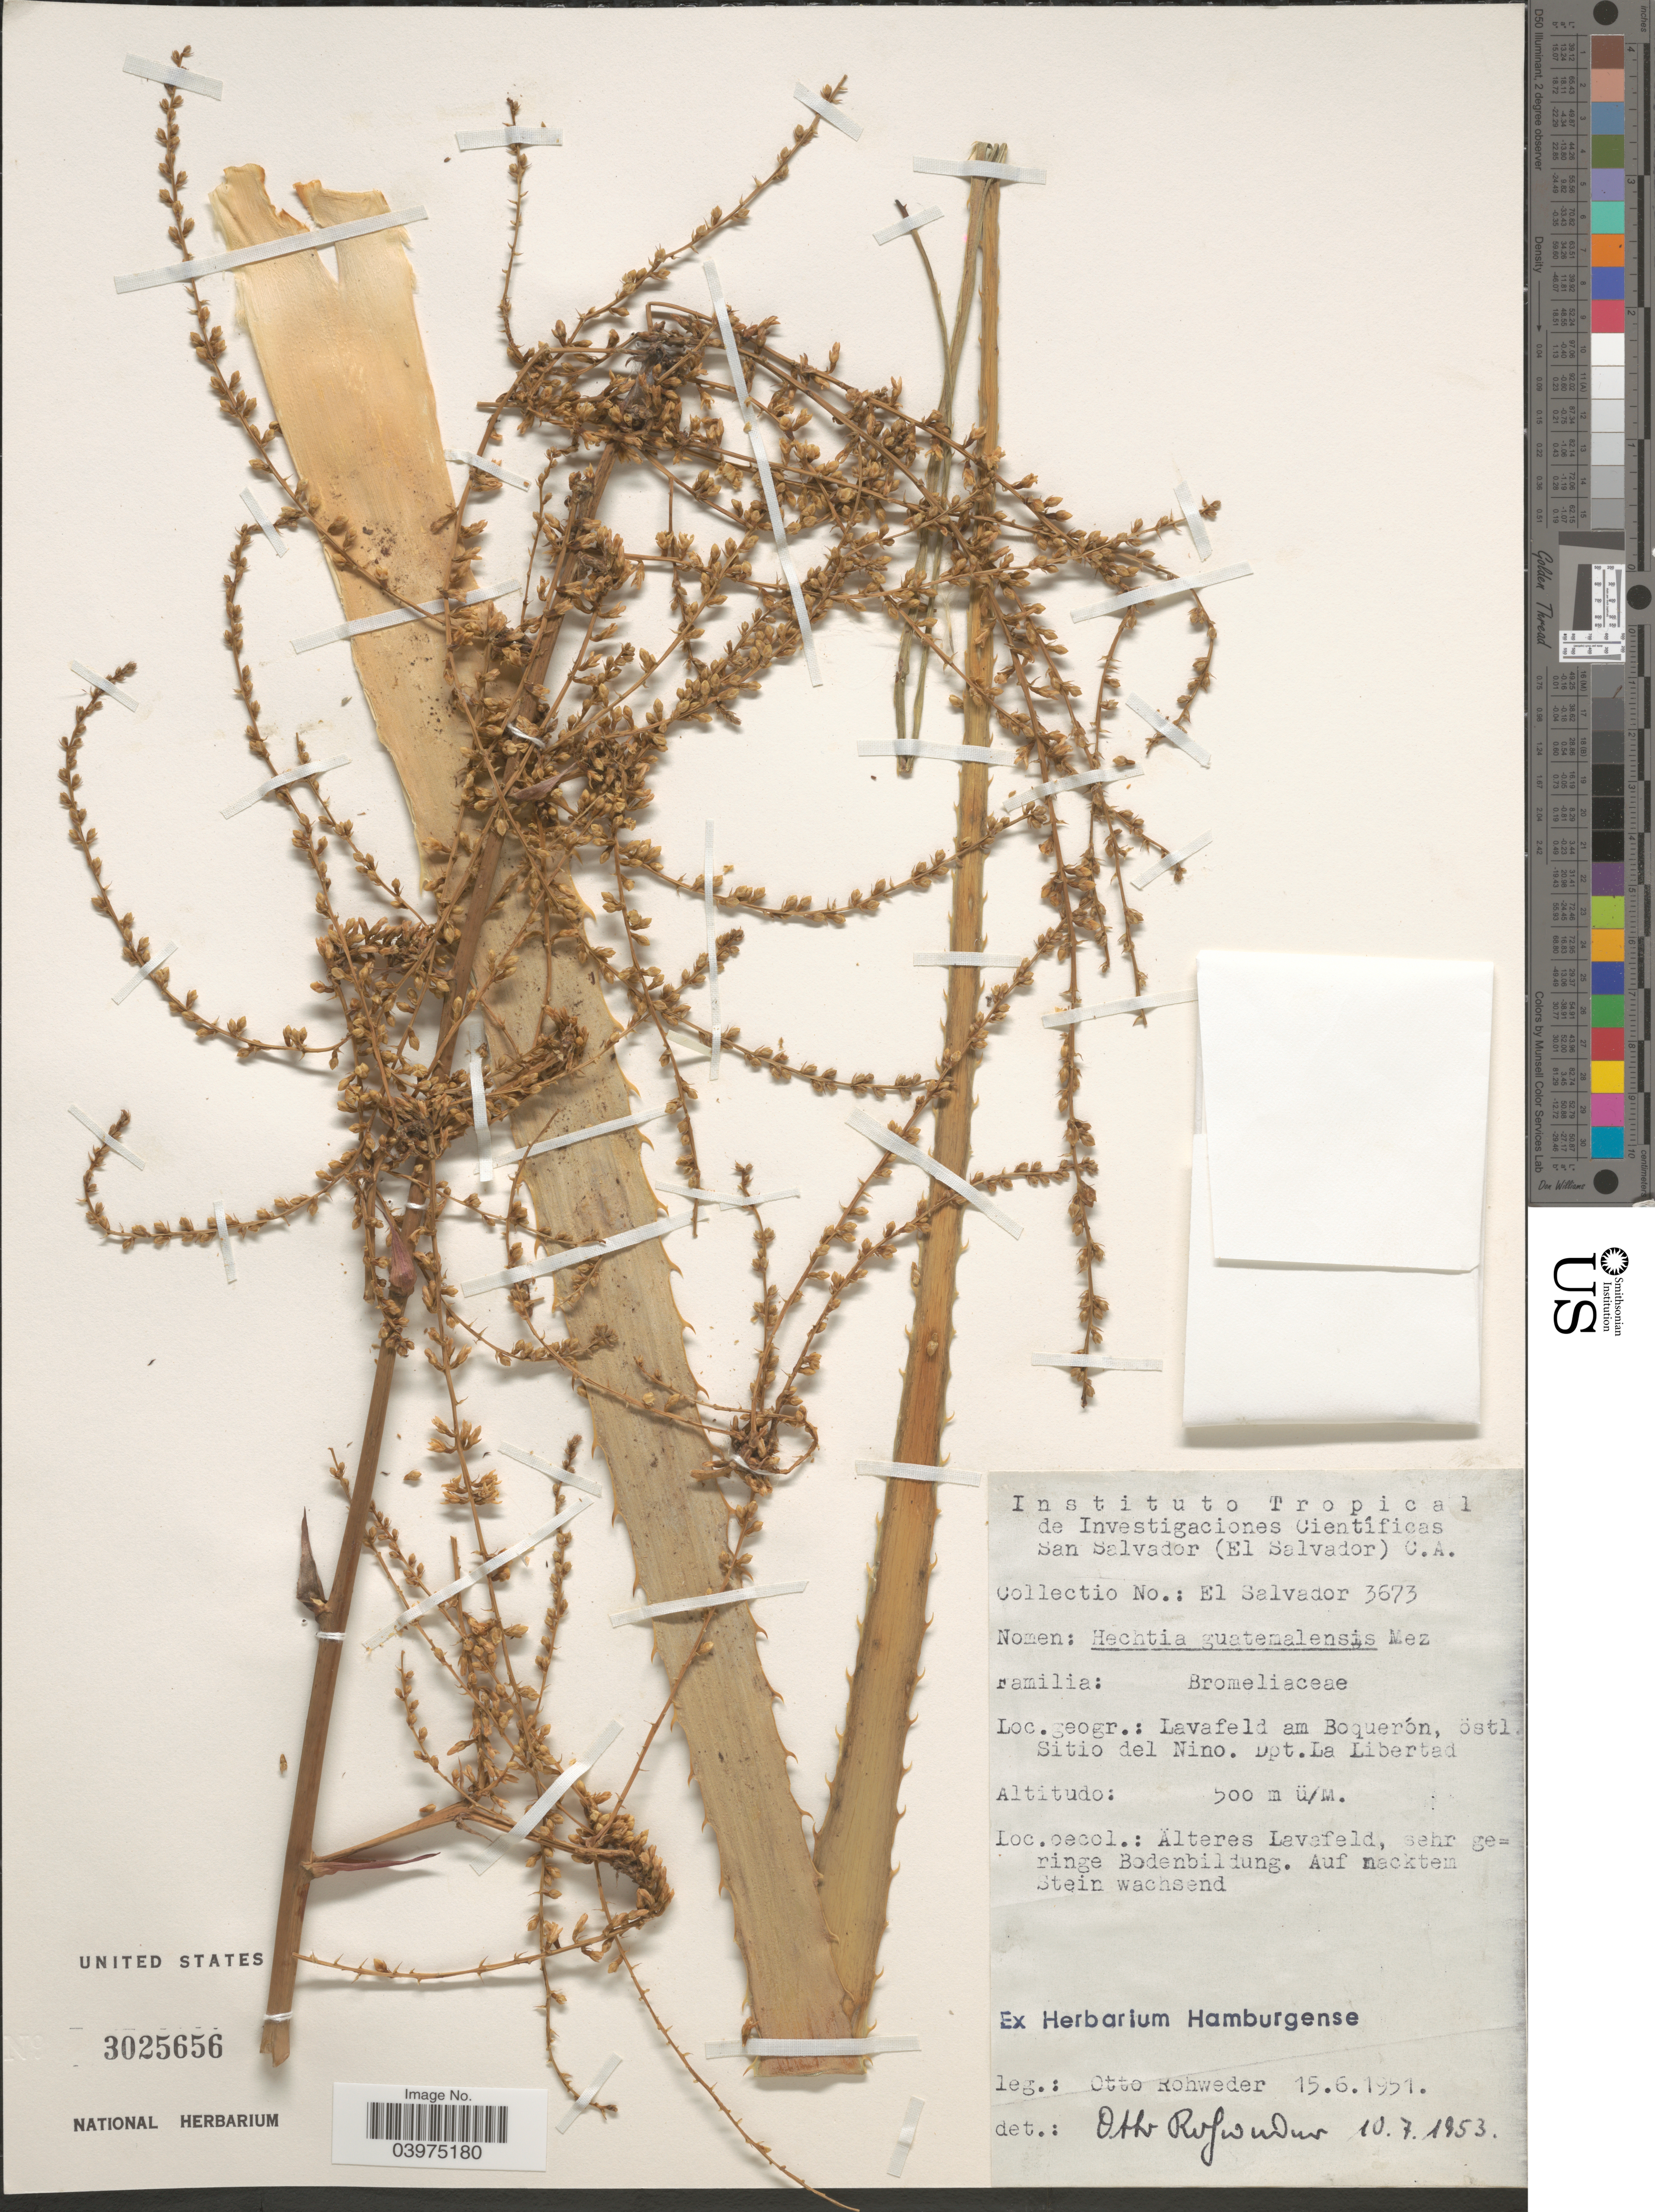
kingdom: Plantae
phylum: Tracheophyta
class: Liliopsida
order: Poales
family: Bromeliaceae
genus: Hechtia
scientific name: Hechtia guatemalensis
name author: Mez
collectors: O. Rohweder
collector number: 3673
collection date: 1951-06-15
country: El Salvador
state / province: La Libertad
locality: Lavafeld am Boquerón, östl. Sitio del Nino. Dpt. La Libertad.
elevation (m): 500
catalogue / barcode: US 3025656